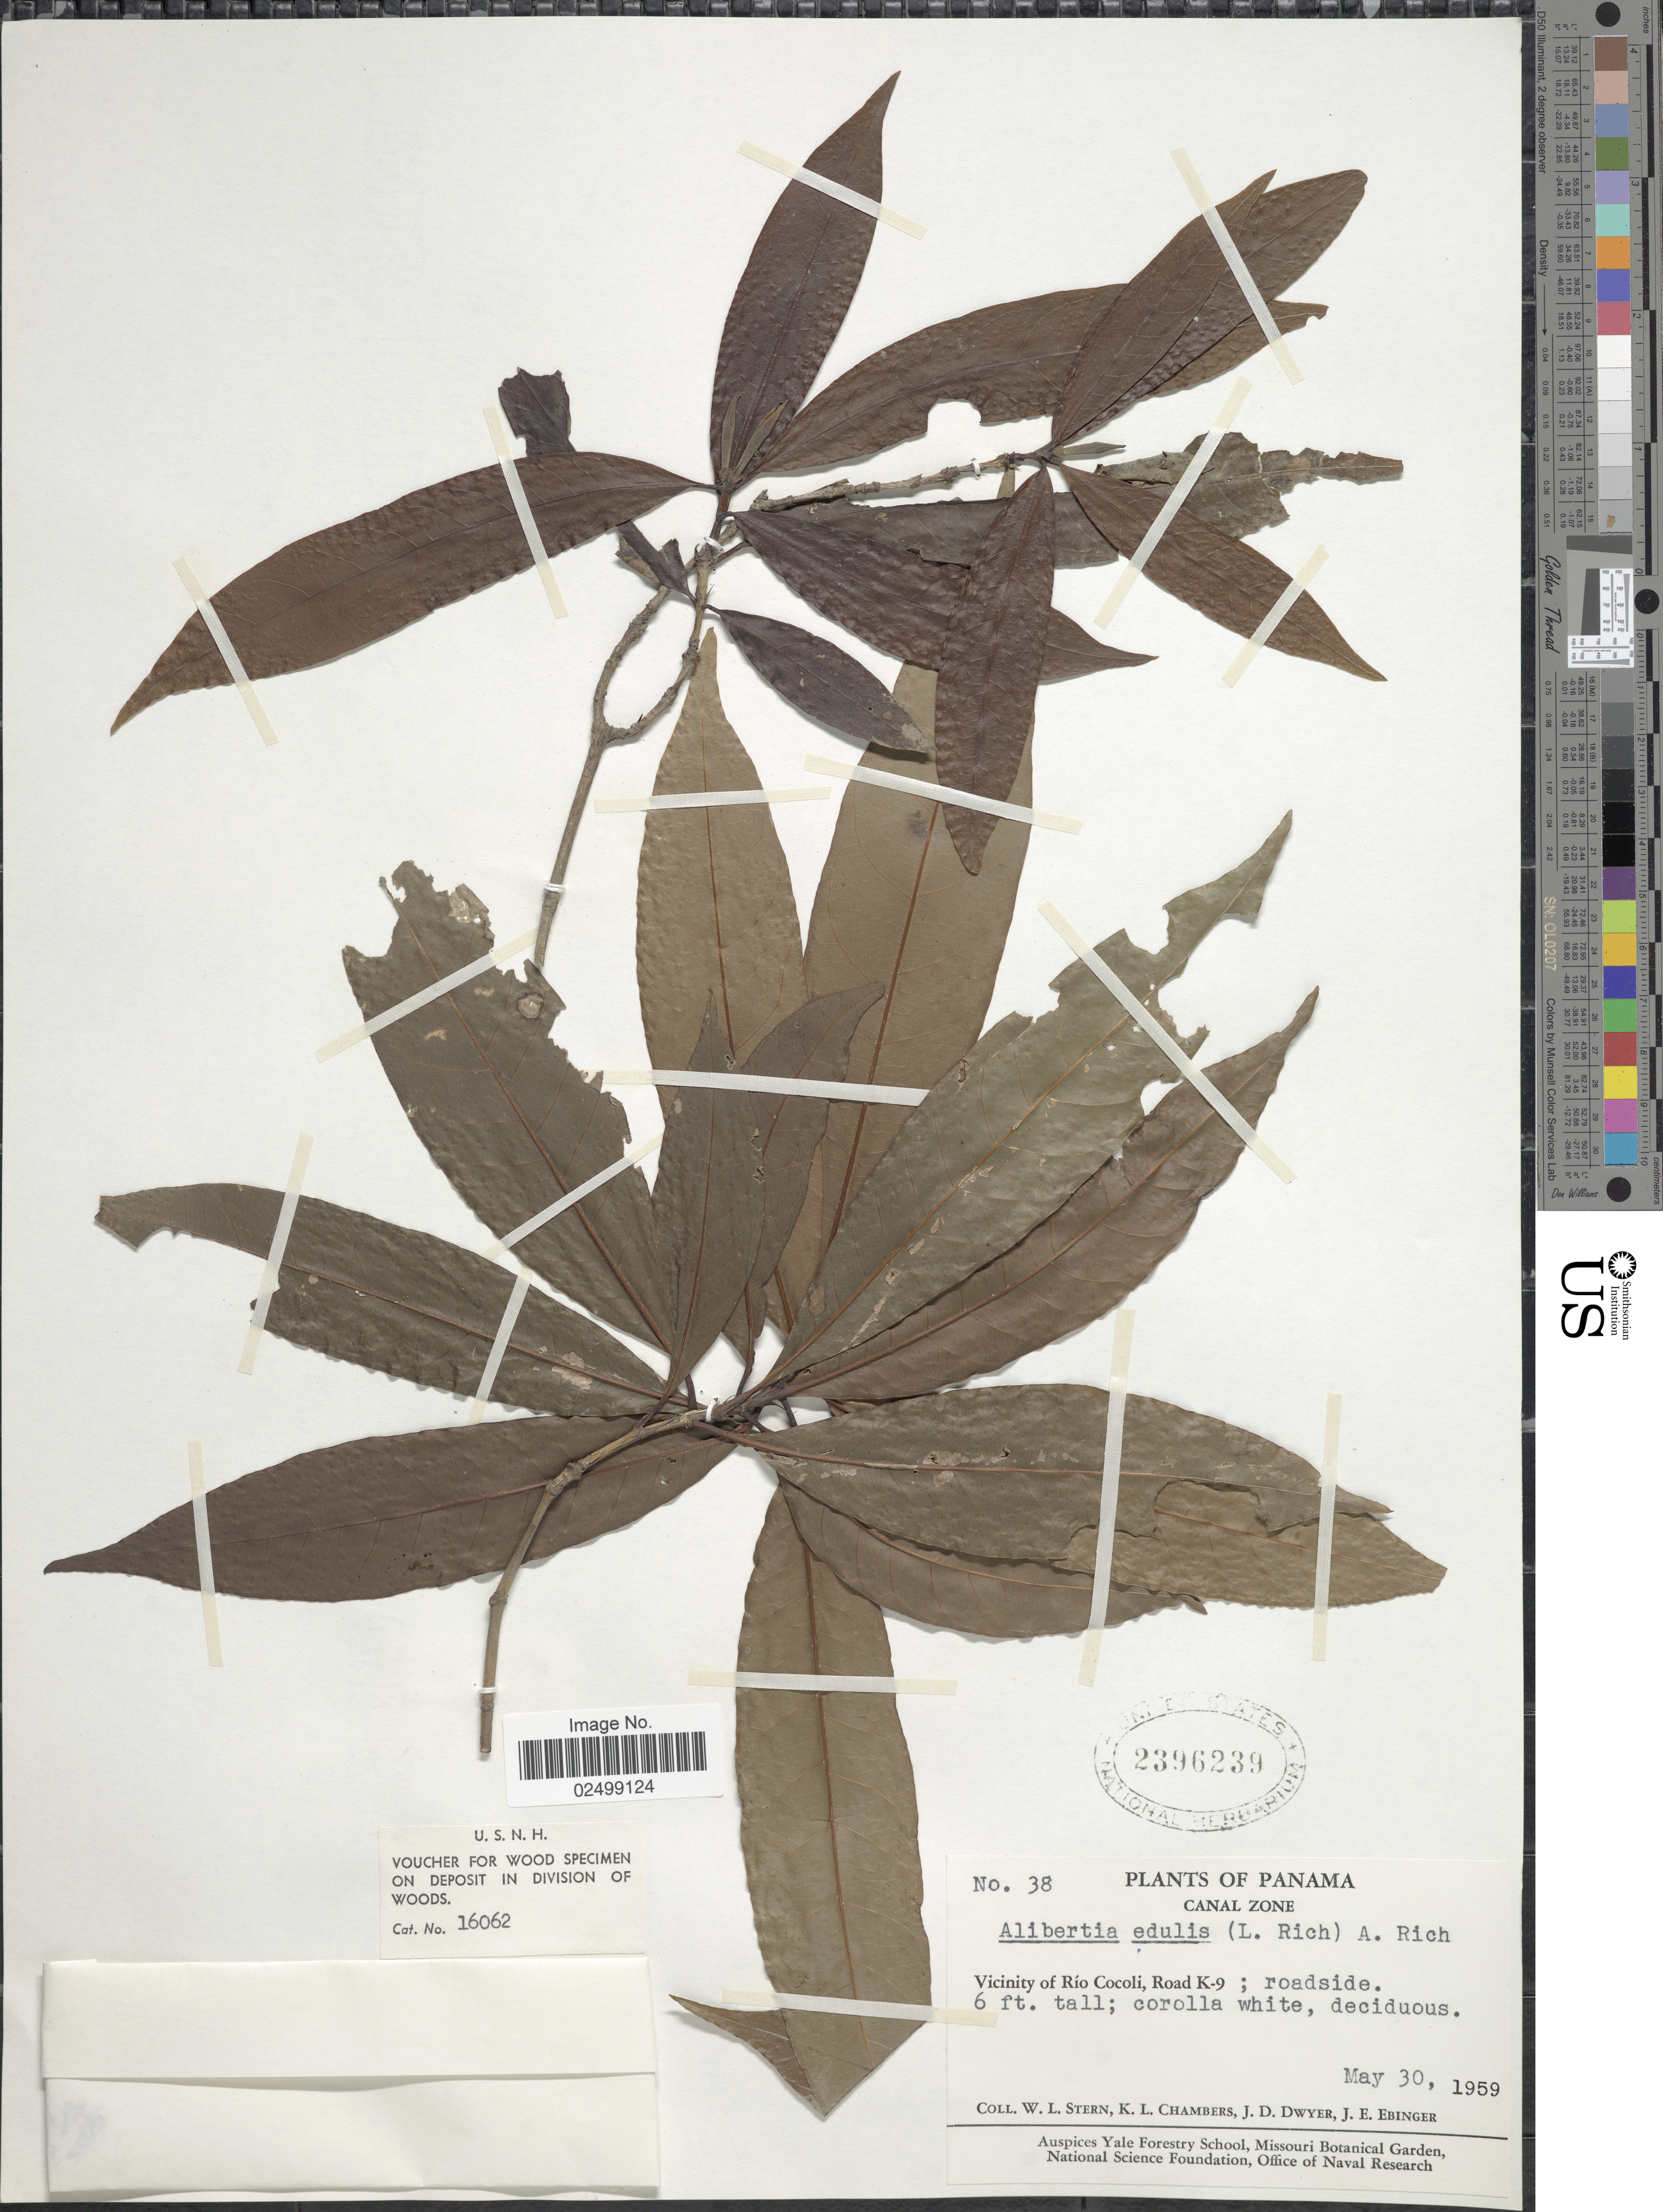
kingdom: Plantae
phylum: Tracheophyta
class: Magnoliopsida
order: Gentianales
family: Rubiaceae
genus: Alibertia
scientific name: Alibertia edulis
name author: (Rich.) A. Rich. ex DC.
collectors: W. L. Stern, K. Chambers, J. D. Dwyer & J. Ebinger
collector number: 38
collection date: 1959-05-30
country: Panama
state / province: Panamá Oeste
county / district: Canal Zone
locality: Vicinity of Rio Cocoli, Road K-9; roadside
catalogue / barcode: US 2396239